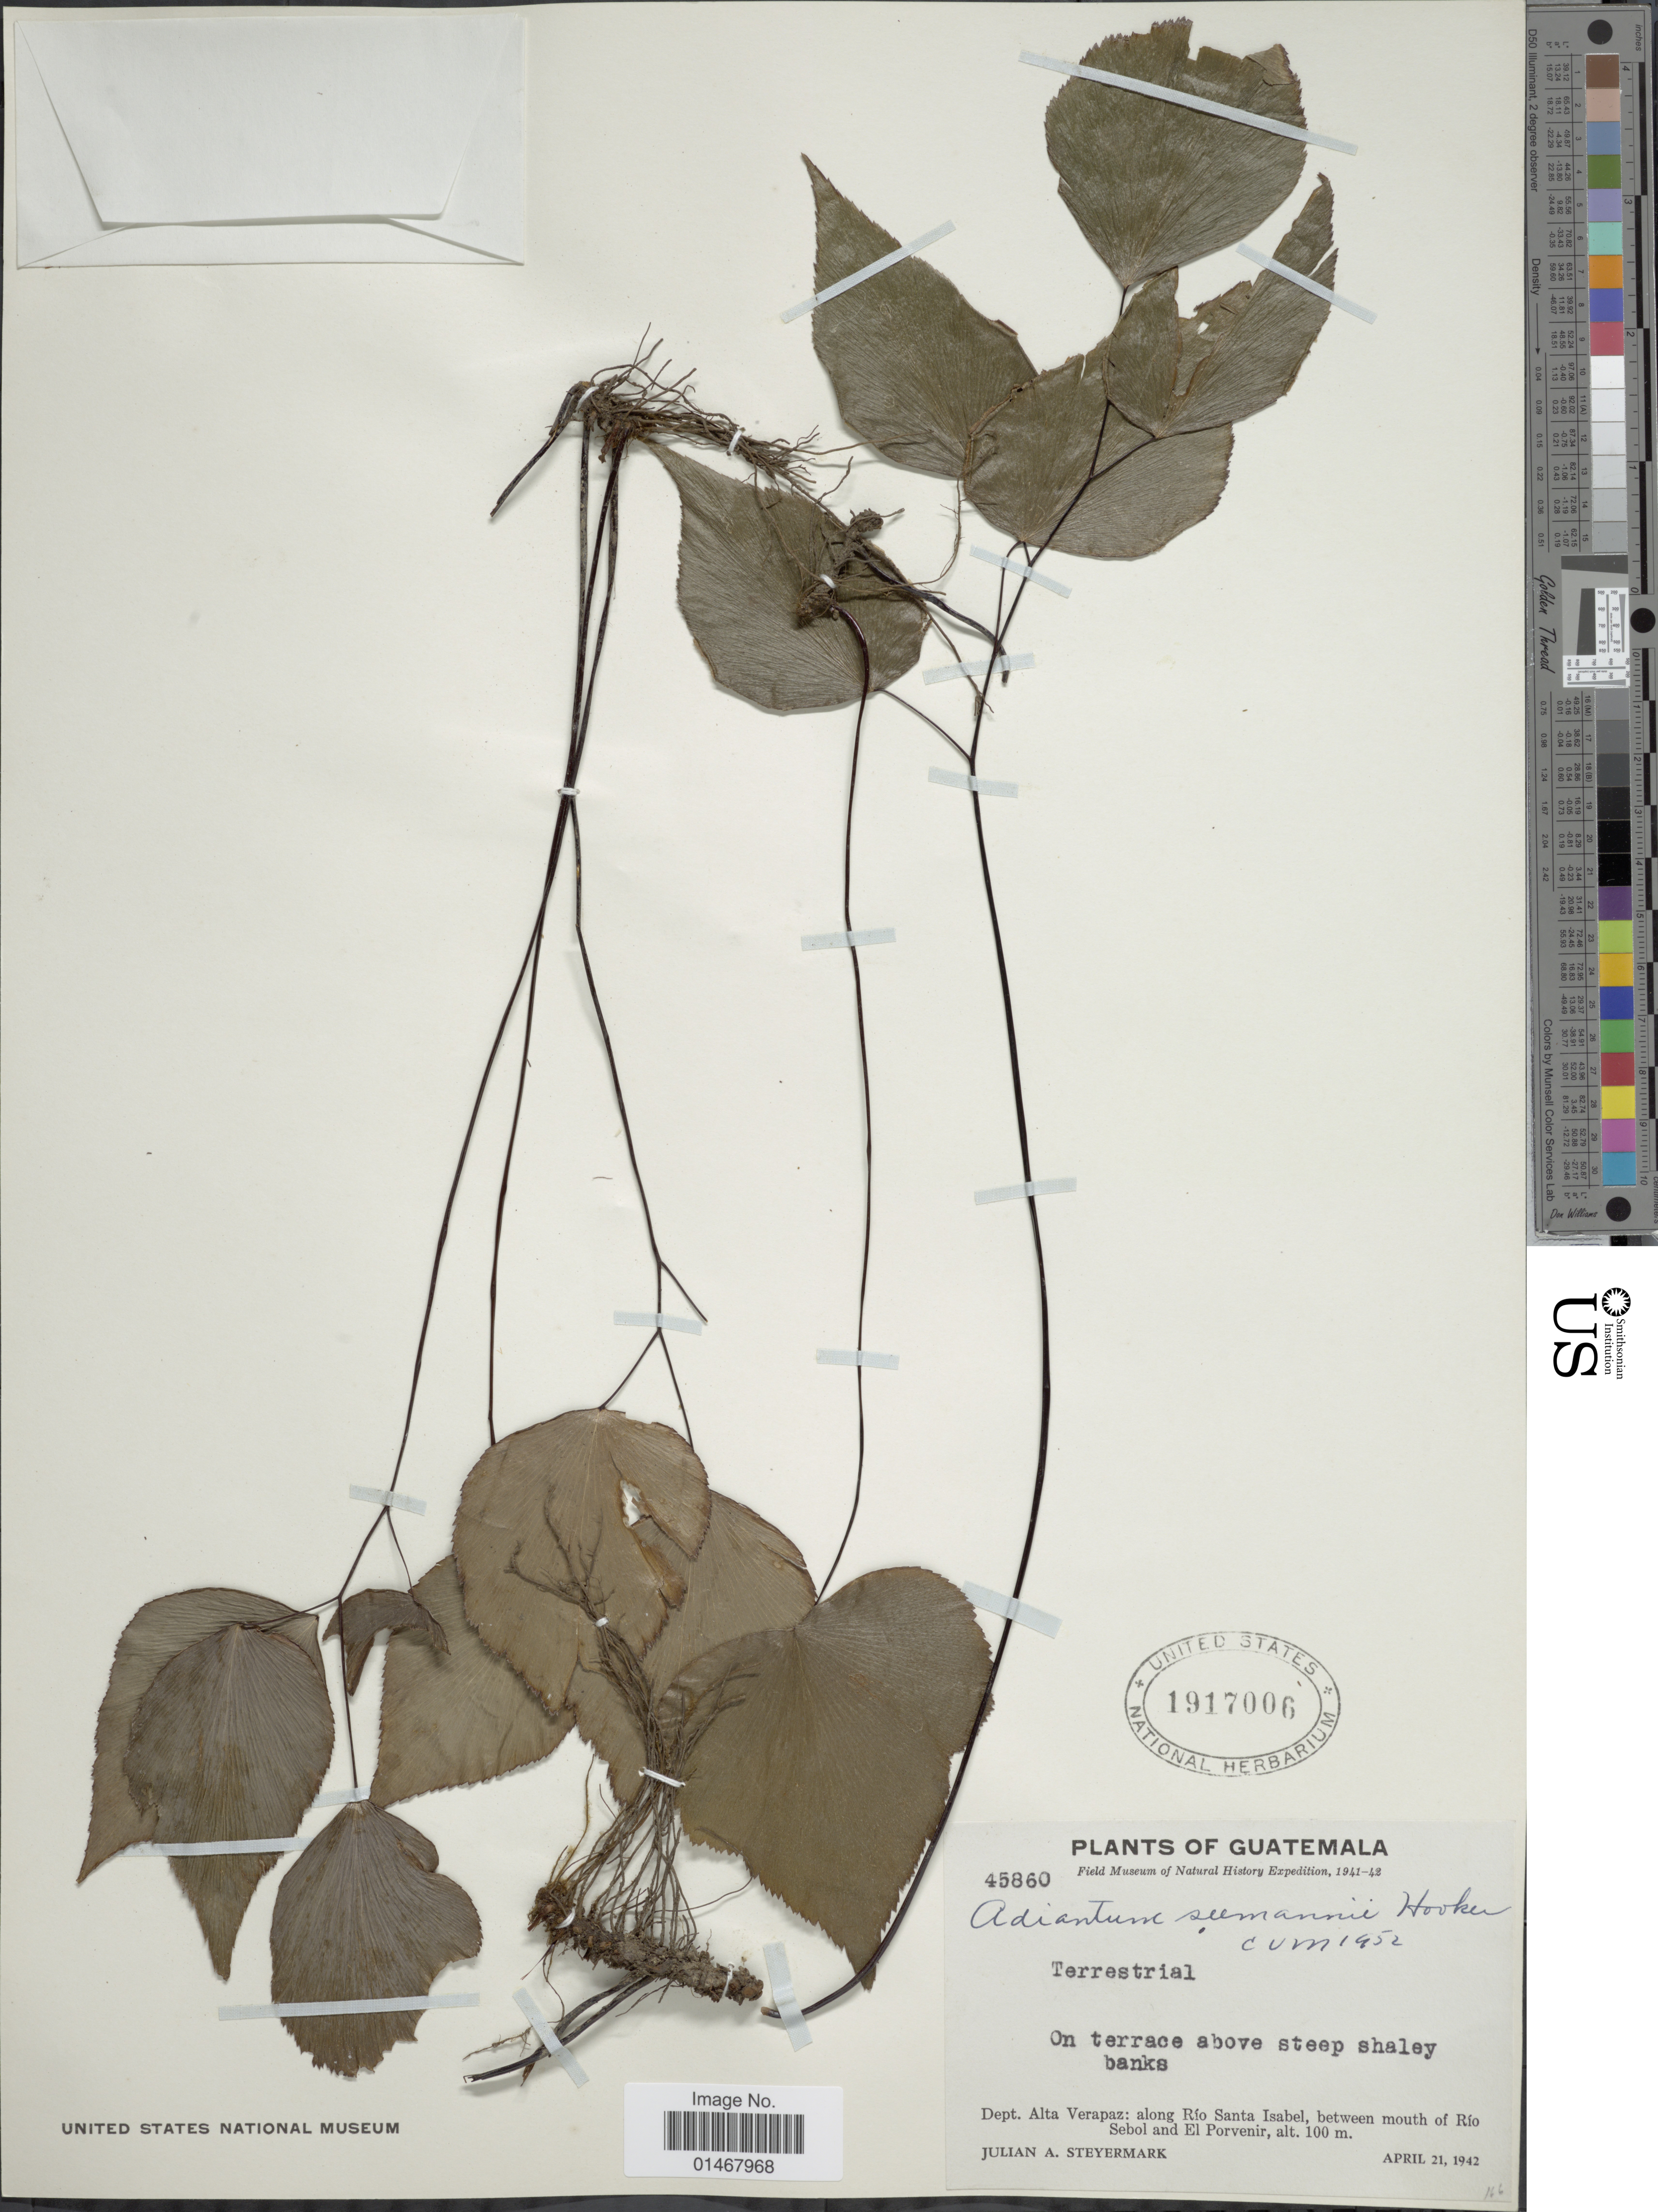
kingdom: Plantae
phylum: Tracheophyta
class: Polypodiopsida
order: Polypodiales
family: Pteridaceae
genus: Adiantum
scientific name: Adiantum seemannii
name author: Hook.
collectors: P. C. Standley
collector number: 45860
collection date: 1942-04-21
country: Guatemala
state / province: Alta Verapaz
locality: Dept. Alta Verapaz: along Río Santa Isabel, between mouth of Río Sebol and El Porvenir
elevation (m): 100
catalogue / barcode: US 1917006